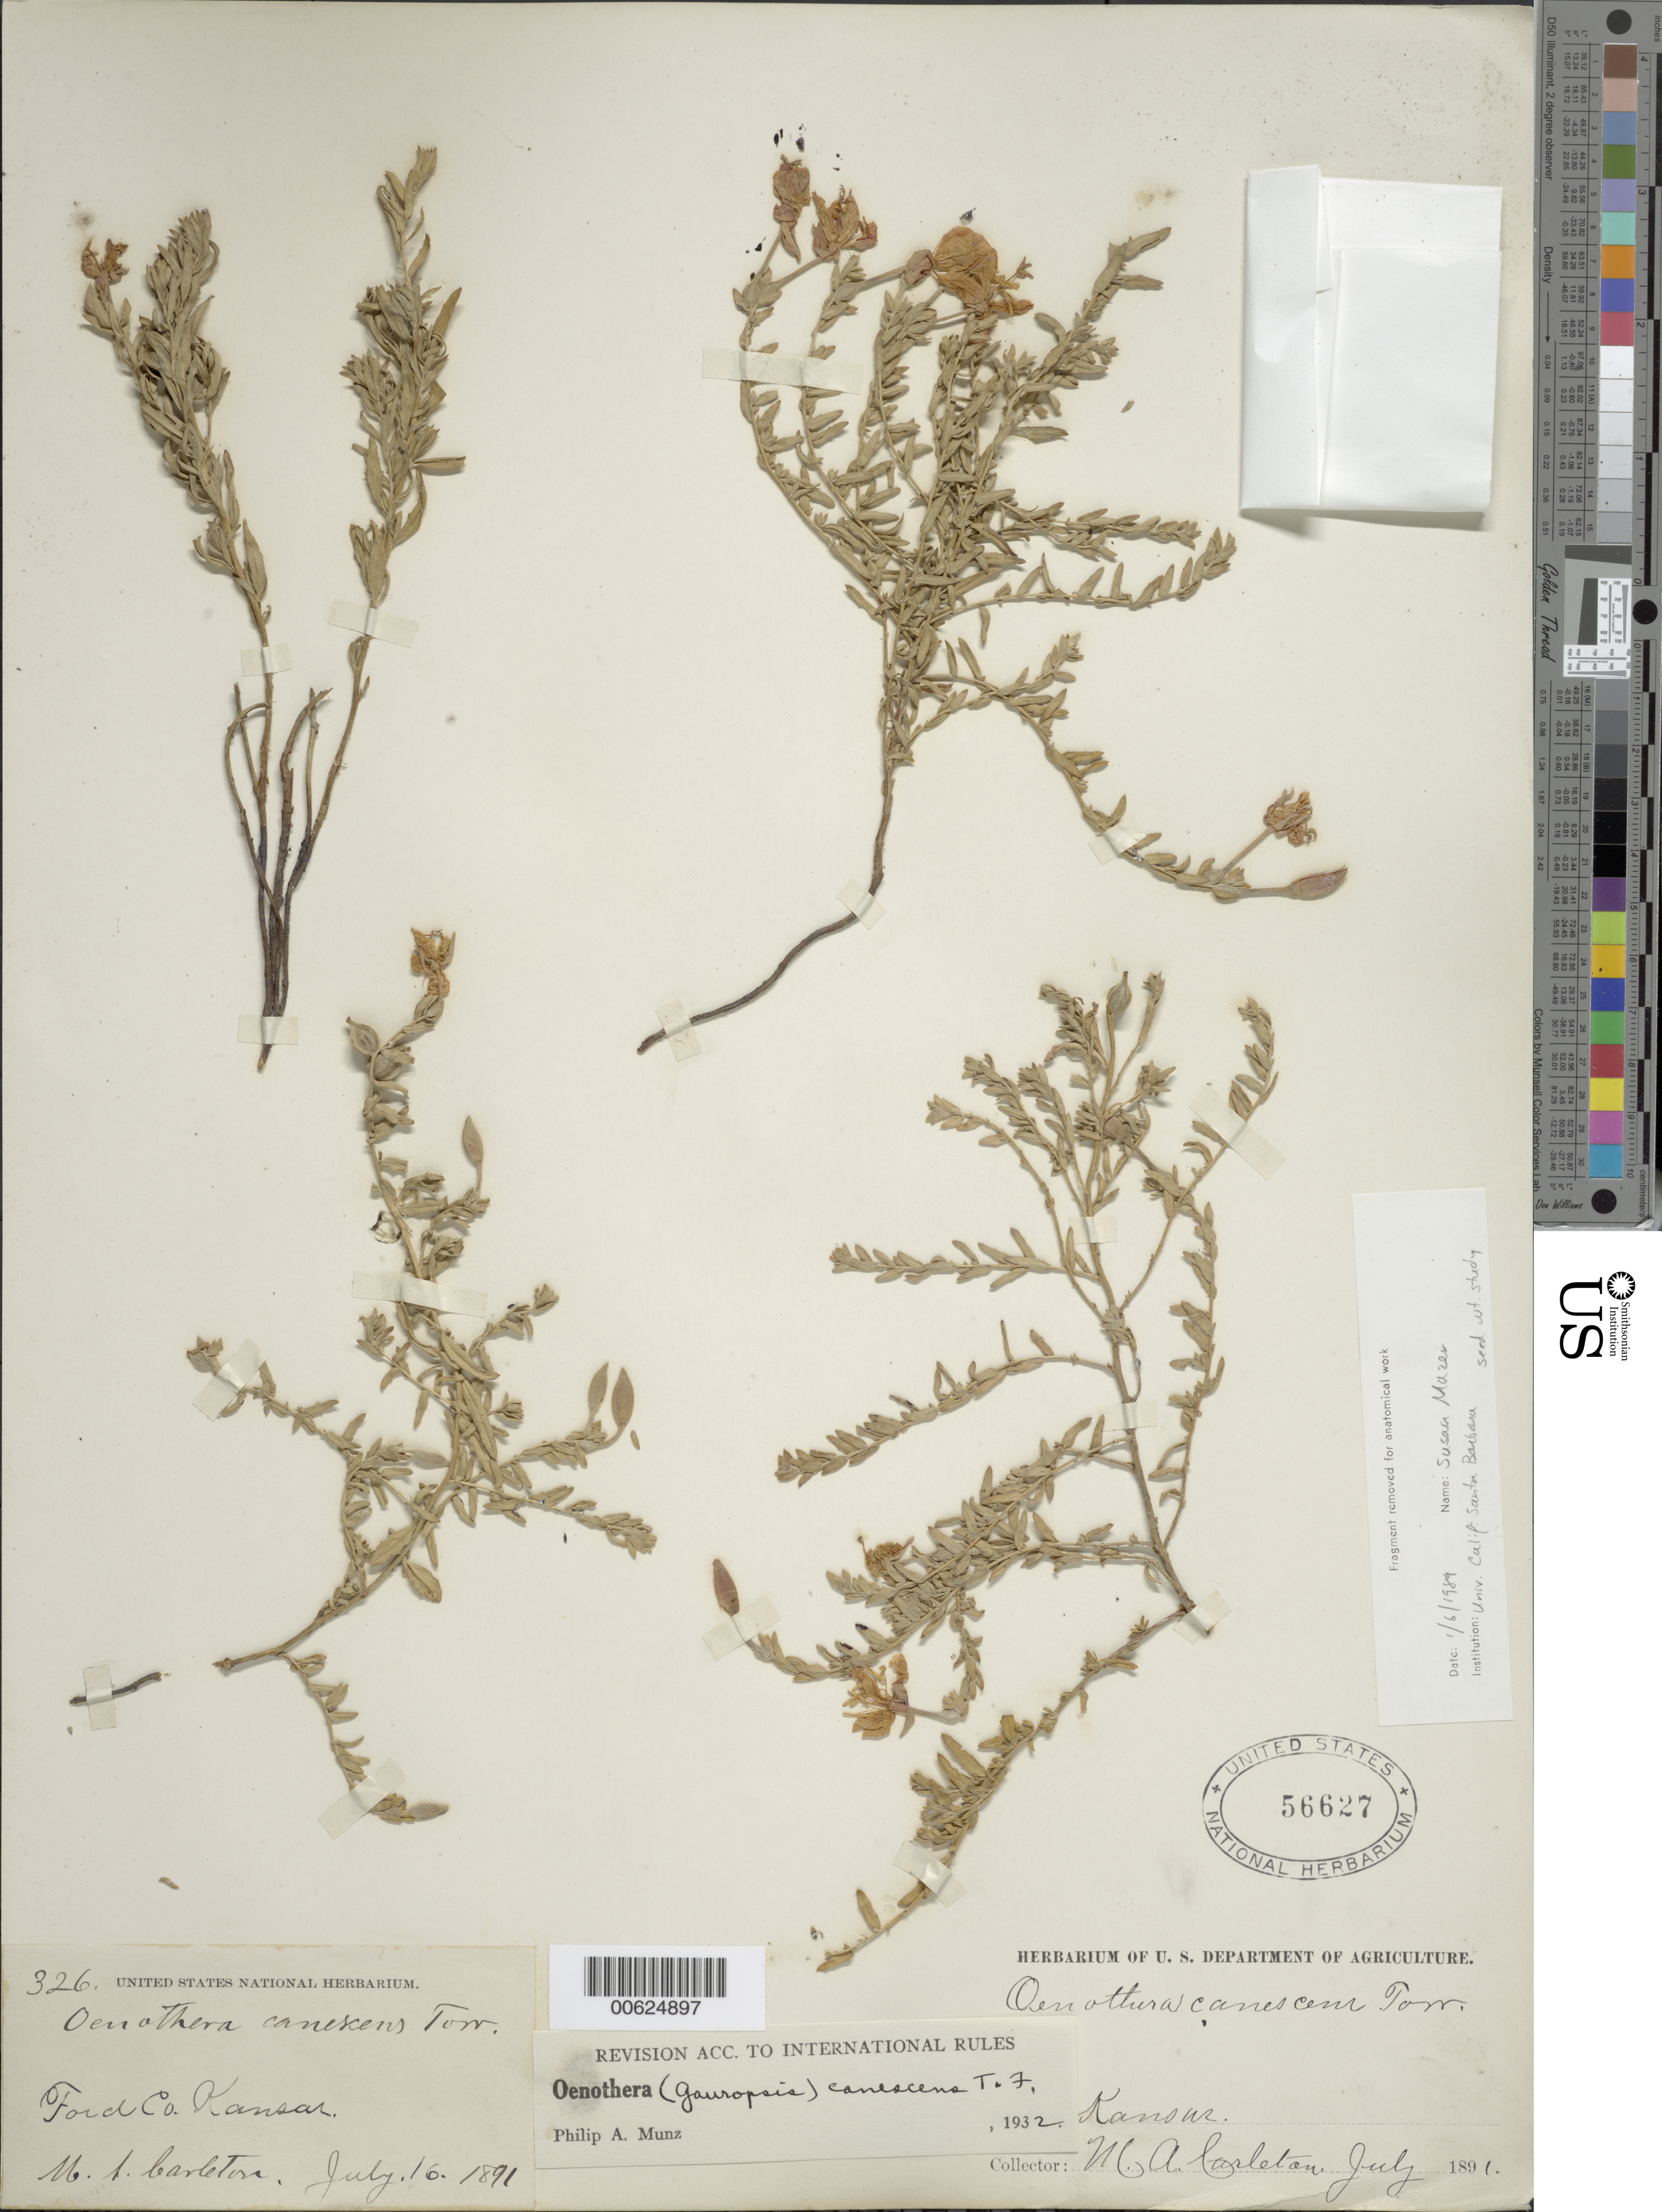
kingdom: Plantae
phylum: Tracheophyta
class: Magnoliopsida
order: Myrtales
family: Onagraceae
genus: Oenothera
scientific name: Oenothera canescens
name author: Torr. & Frém.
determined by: Macer, S., (UCSB), University of California - Santa Barbara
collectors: M. A. Carleton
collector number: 326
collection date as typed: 16 Jul 1891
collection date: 1891-07-16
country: United States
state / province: Kansas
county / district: Ford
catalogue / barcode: US 56627